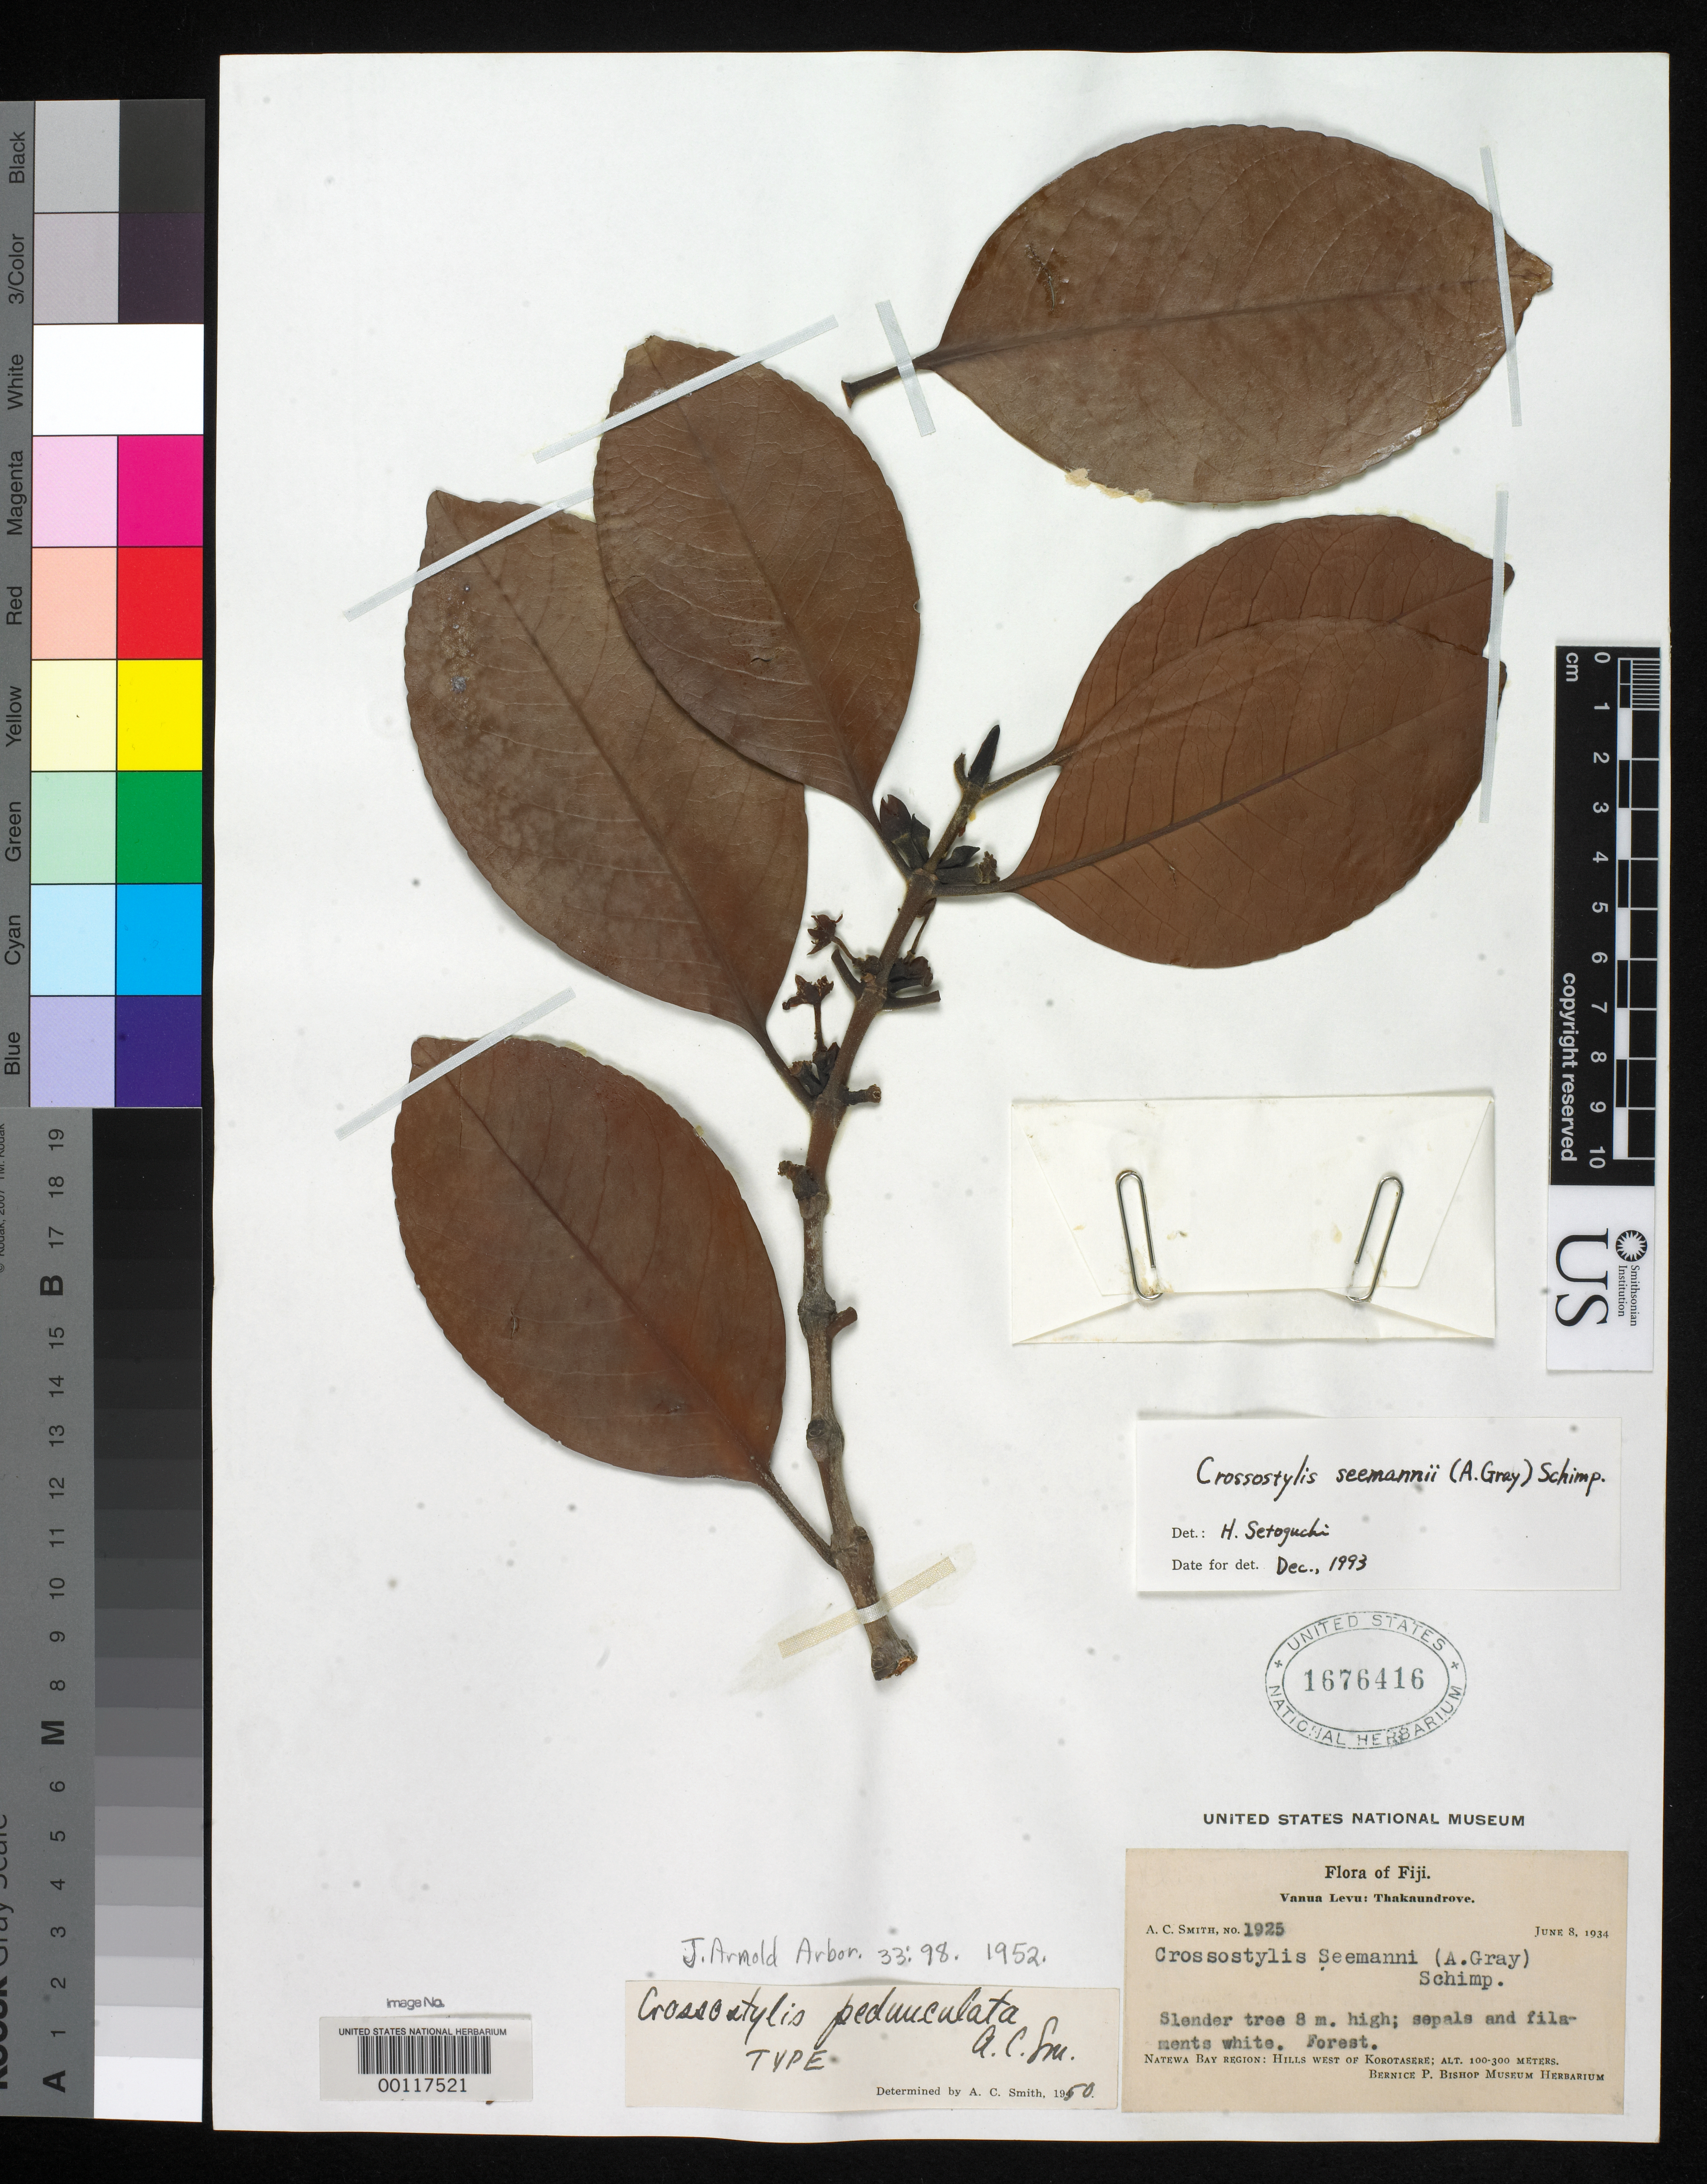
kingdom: Plantae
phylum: Tracheophyta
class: Magnoliopsida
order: Malpighiales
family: Rhizophoraceae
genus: Crossostylis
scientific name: Crossostylis pedunculata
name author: A.C. Sm.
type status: Holotype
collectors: A. C. Smith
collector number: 1925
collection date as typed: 08 Jun 1934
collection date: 1934-06-08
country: Fiji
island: Vanua Levu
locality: Thakaundrove, W of Korotasere, Natewa Bay region. [Vanua Levu Group]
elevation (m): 100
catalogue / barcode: US 1676416